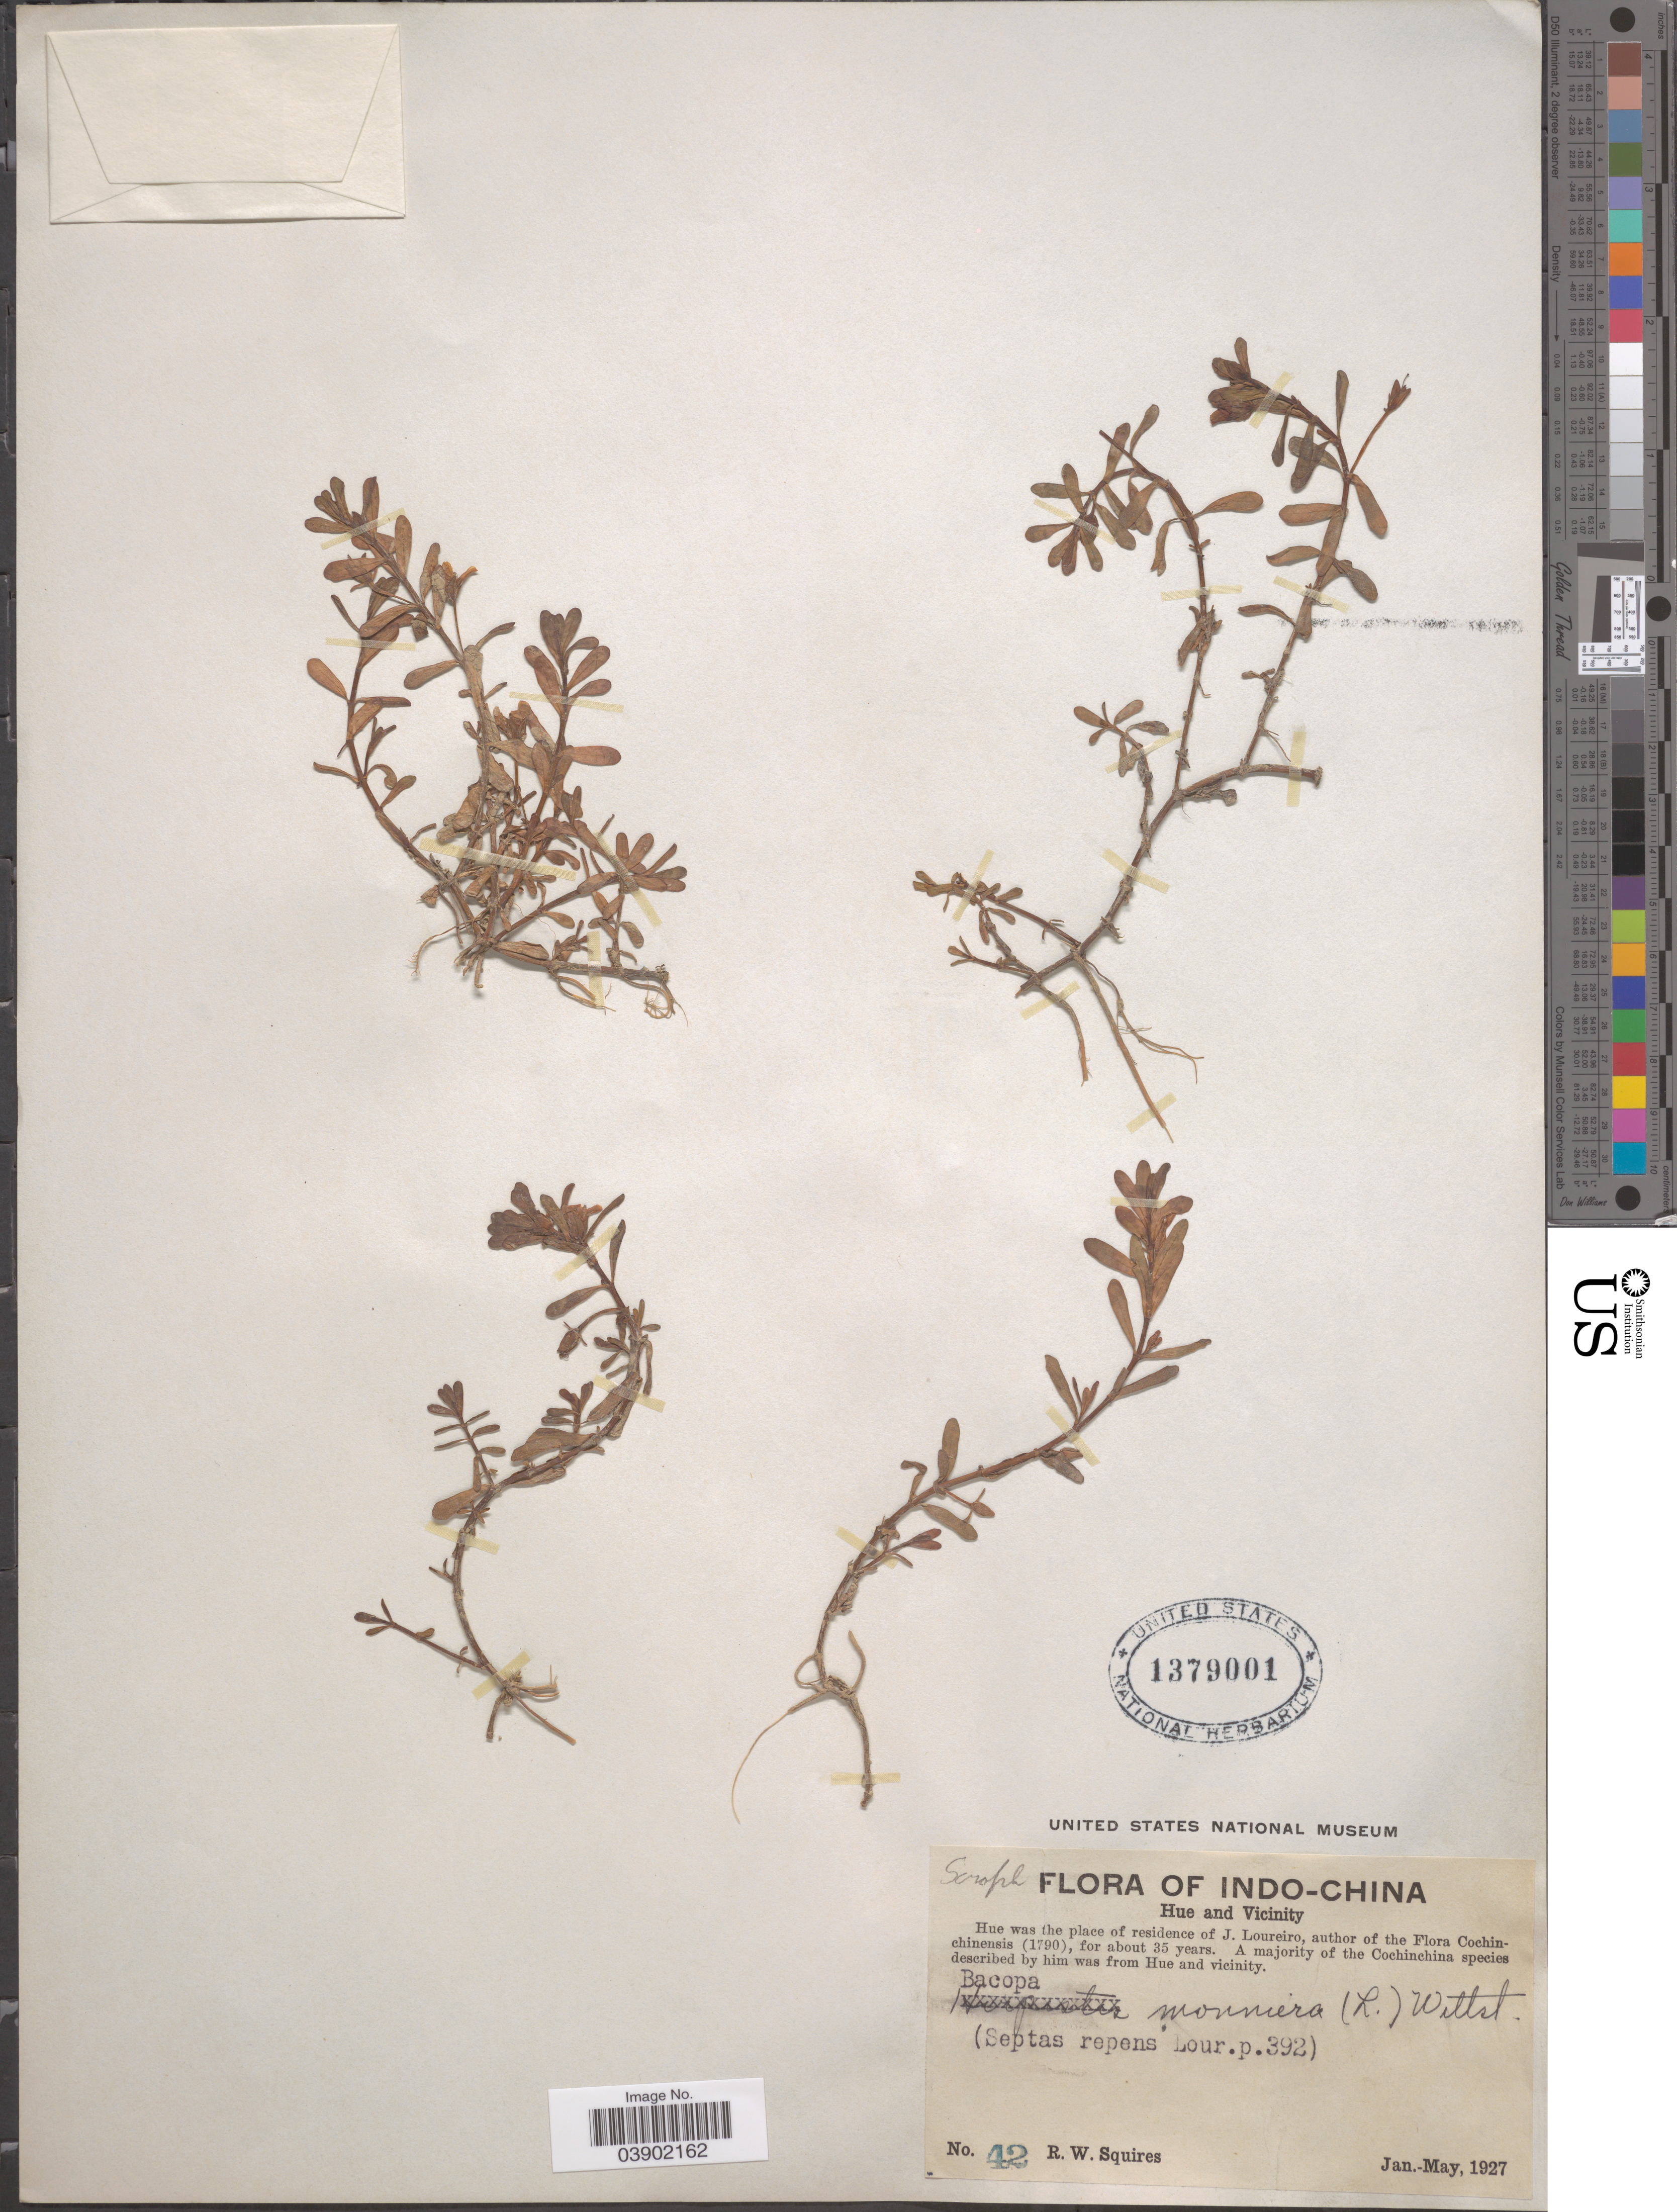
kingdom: Plantae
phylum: Tracheophyta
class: Magnoliopsida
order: Lamiales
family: Plantaginaceae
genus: Bacopa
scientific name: Bacopa monnieri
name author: (L.) Wettst.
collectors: R. Squires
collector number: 42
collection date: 1927-01/1927-05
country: Vietnam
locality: Indo-China. Hue and Vicinity.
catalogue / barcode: US 1379001